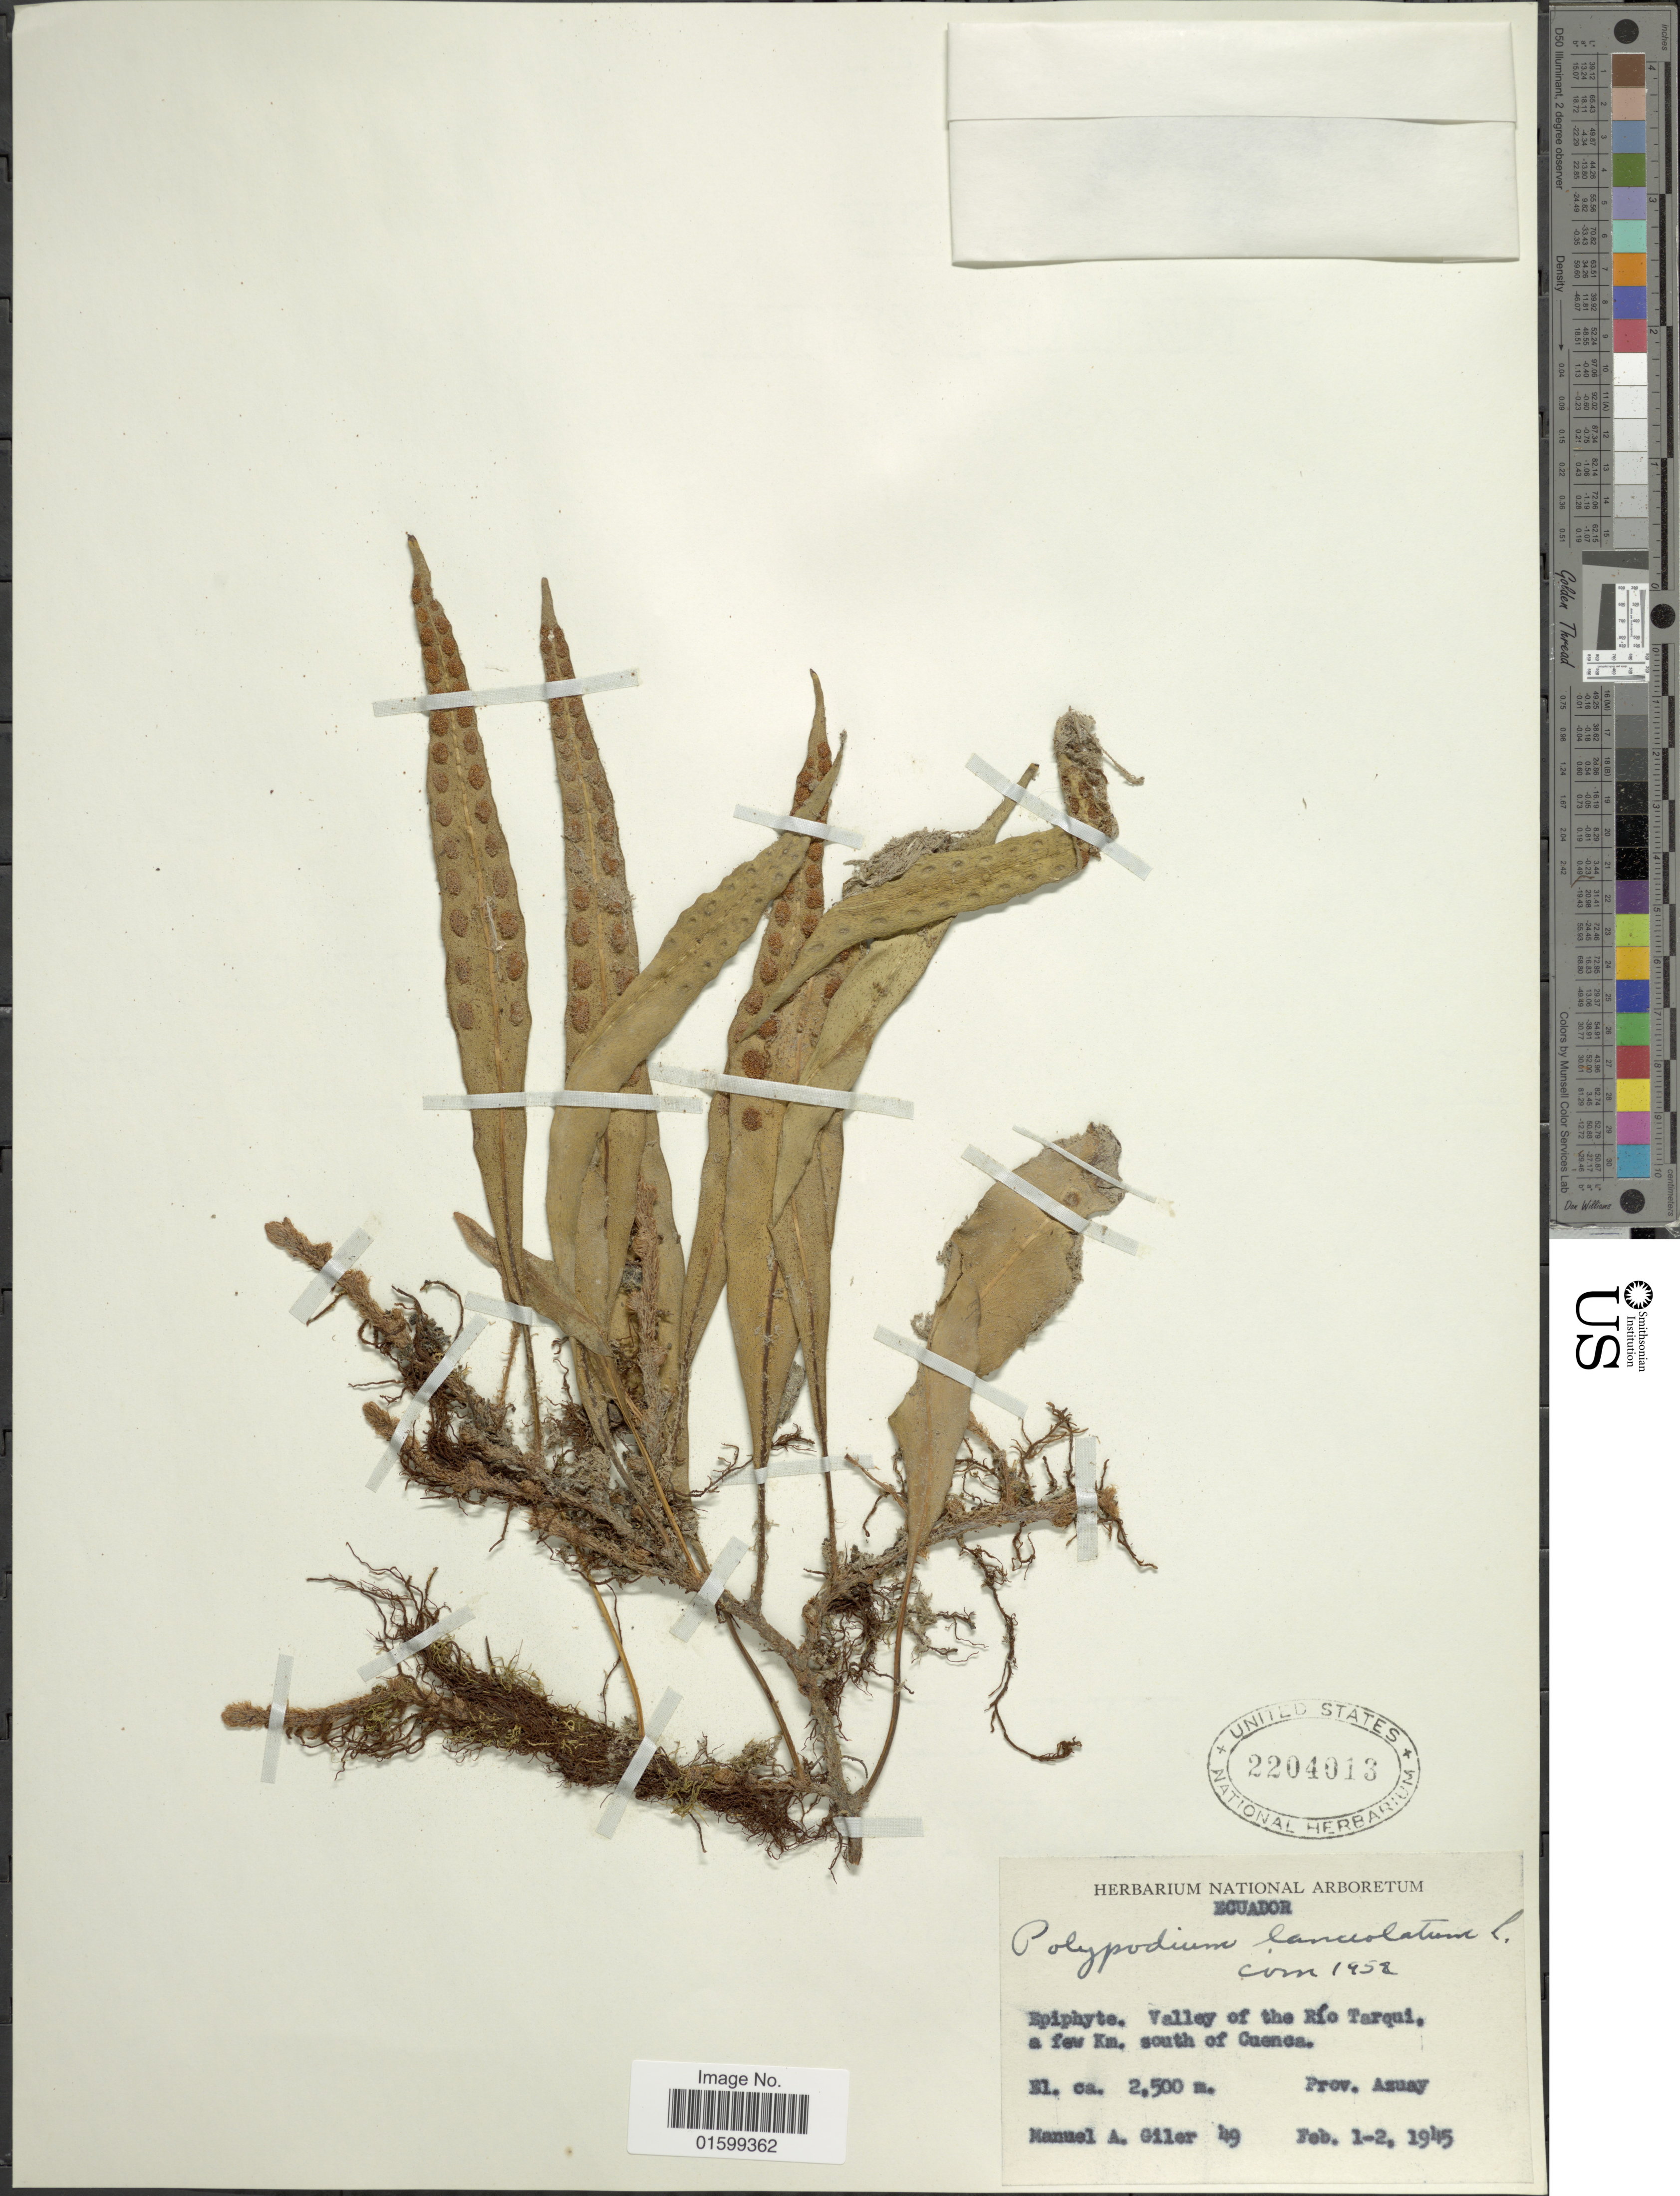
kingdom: Plantae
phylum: Tracheophyta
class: Polypodiopsida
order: Polypodiales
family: Polypodiaceae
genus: Pleopeltis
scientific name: Pleopeltis macrocarpa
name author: (Bory ex Willd.) Kaulf.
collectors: M. Gíler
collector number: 49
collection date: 1945-02-01/1945-02-02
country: Ecuador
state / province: Azuay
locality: Valley of the Río Tarqui, a few km. south of Cuenca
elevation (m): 2500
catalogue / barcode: US 2204013